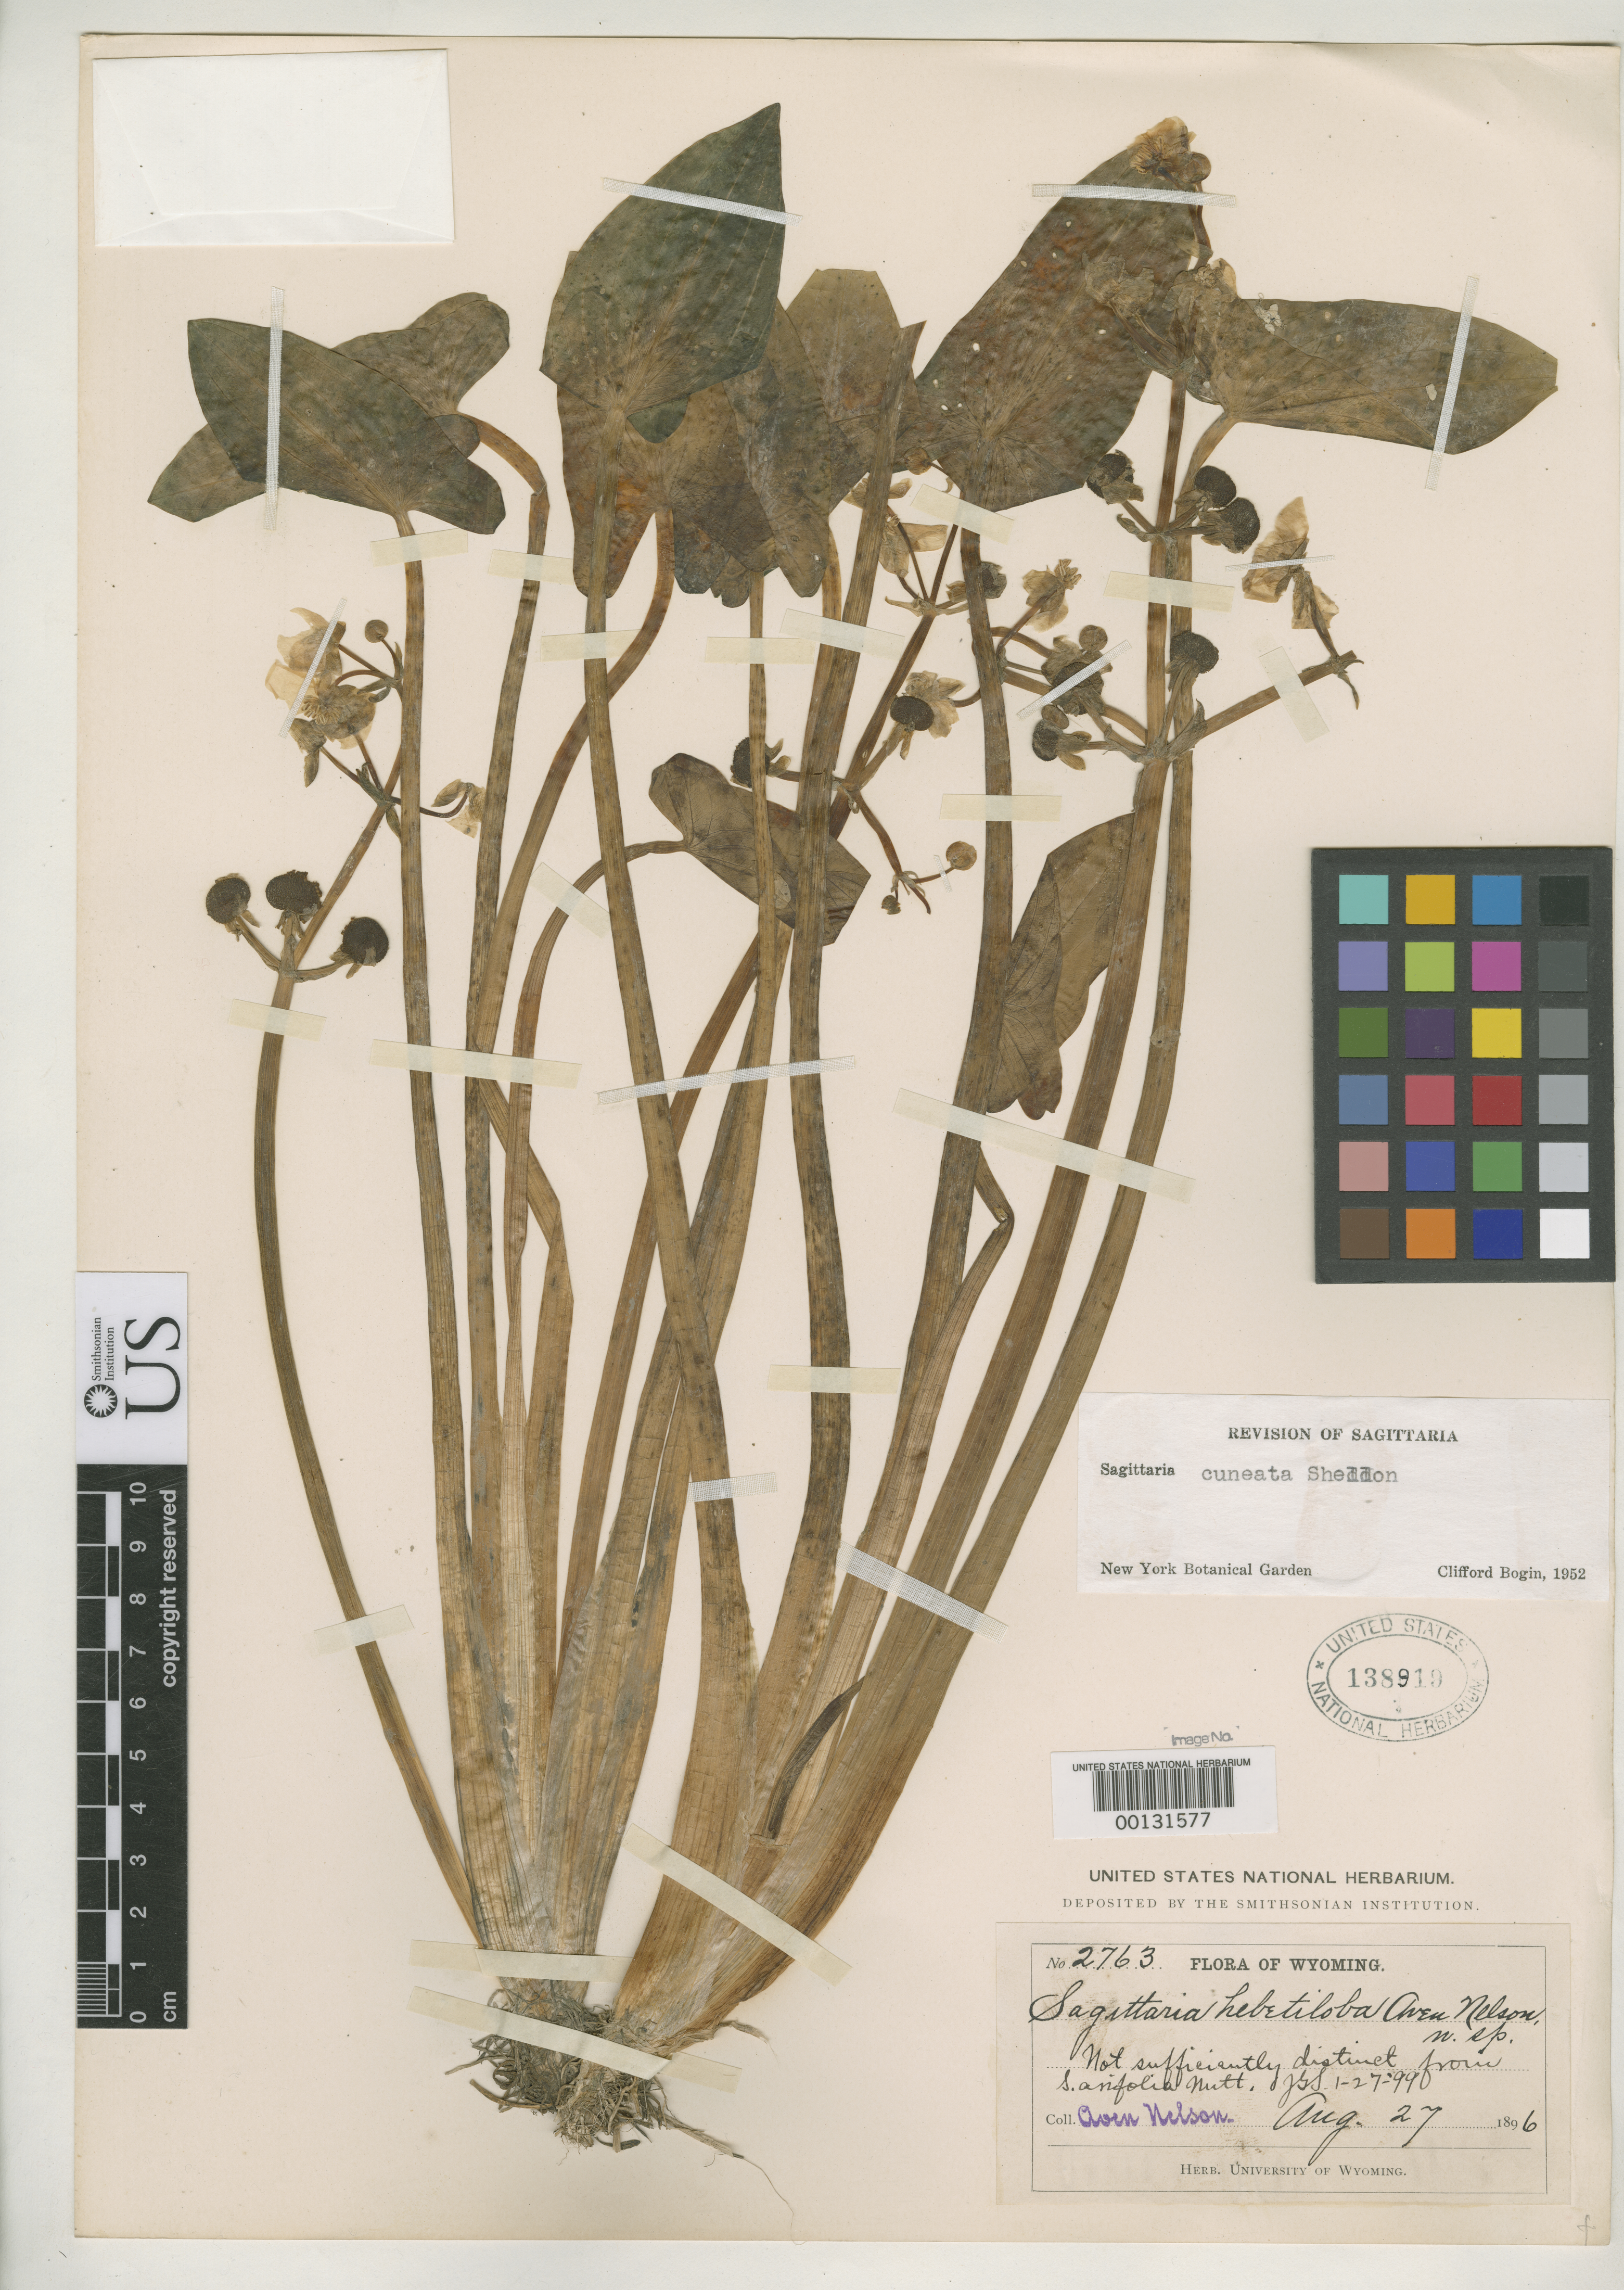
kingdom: Plantae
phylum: Tracheophyta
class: Liliopsida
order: Alismatales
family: Alismataceae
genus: Sagittaria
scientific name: Sagittaria hebetiloba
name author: A. Nelson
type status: Isotype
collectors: A. Nelson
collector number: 2763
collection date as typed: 27 Aug 1896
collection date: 1896-08-27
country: United States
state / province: Wyoming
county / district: Laramie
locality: Platte Canyon.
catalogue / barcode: US 138919